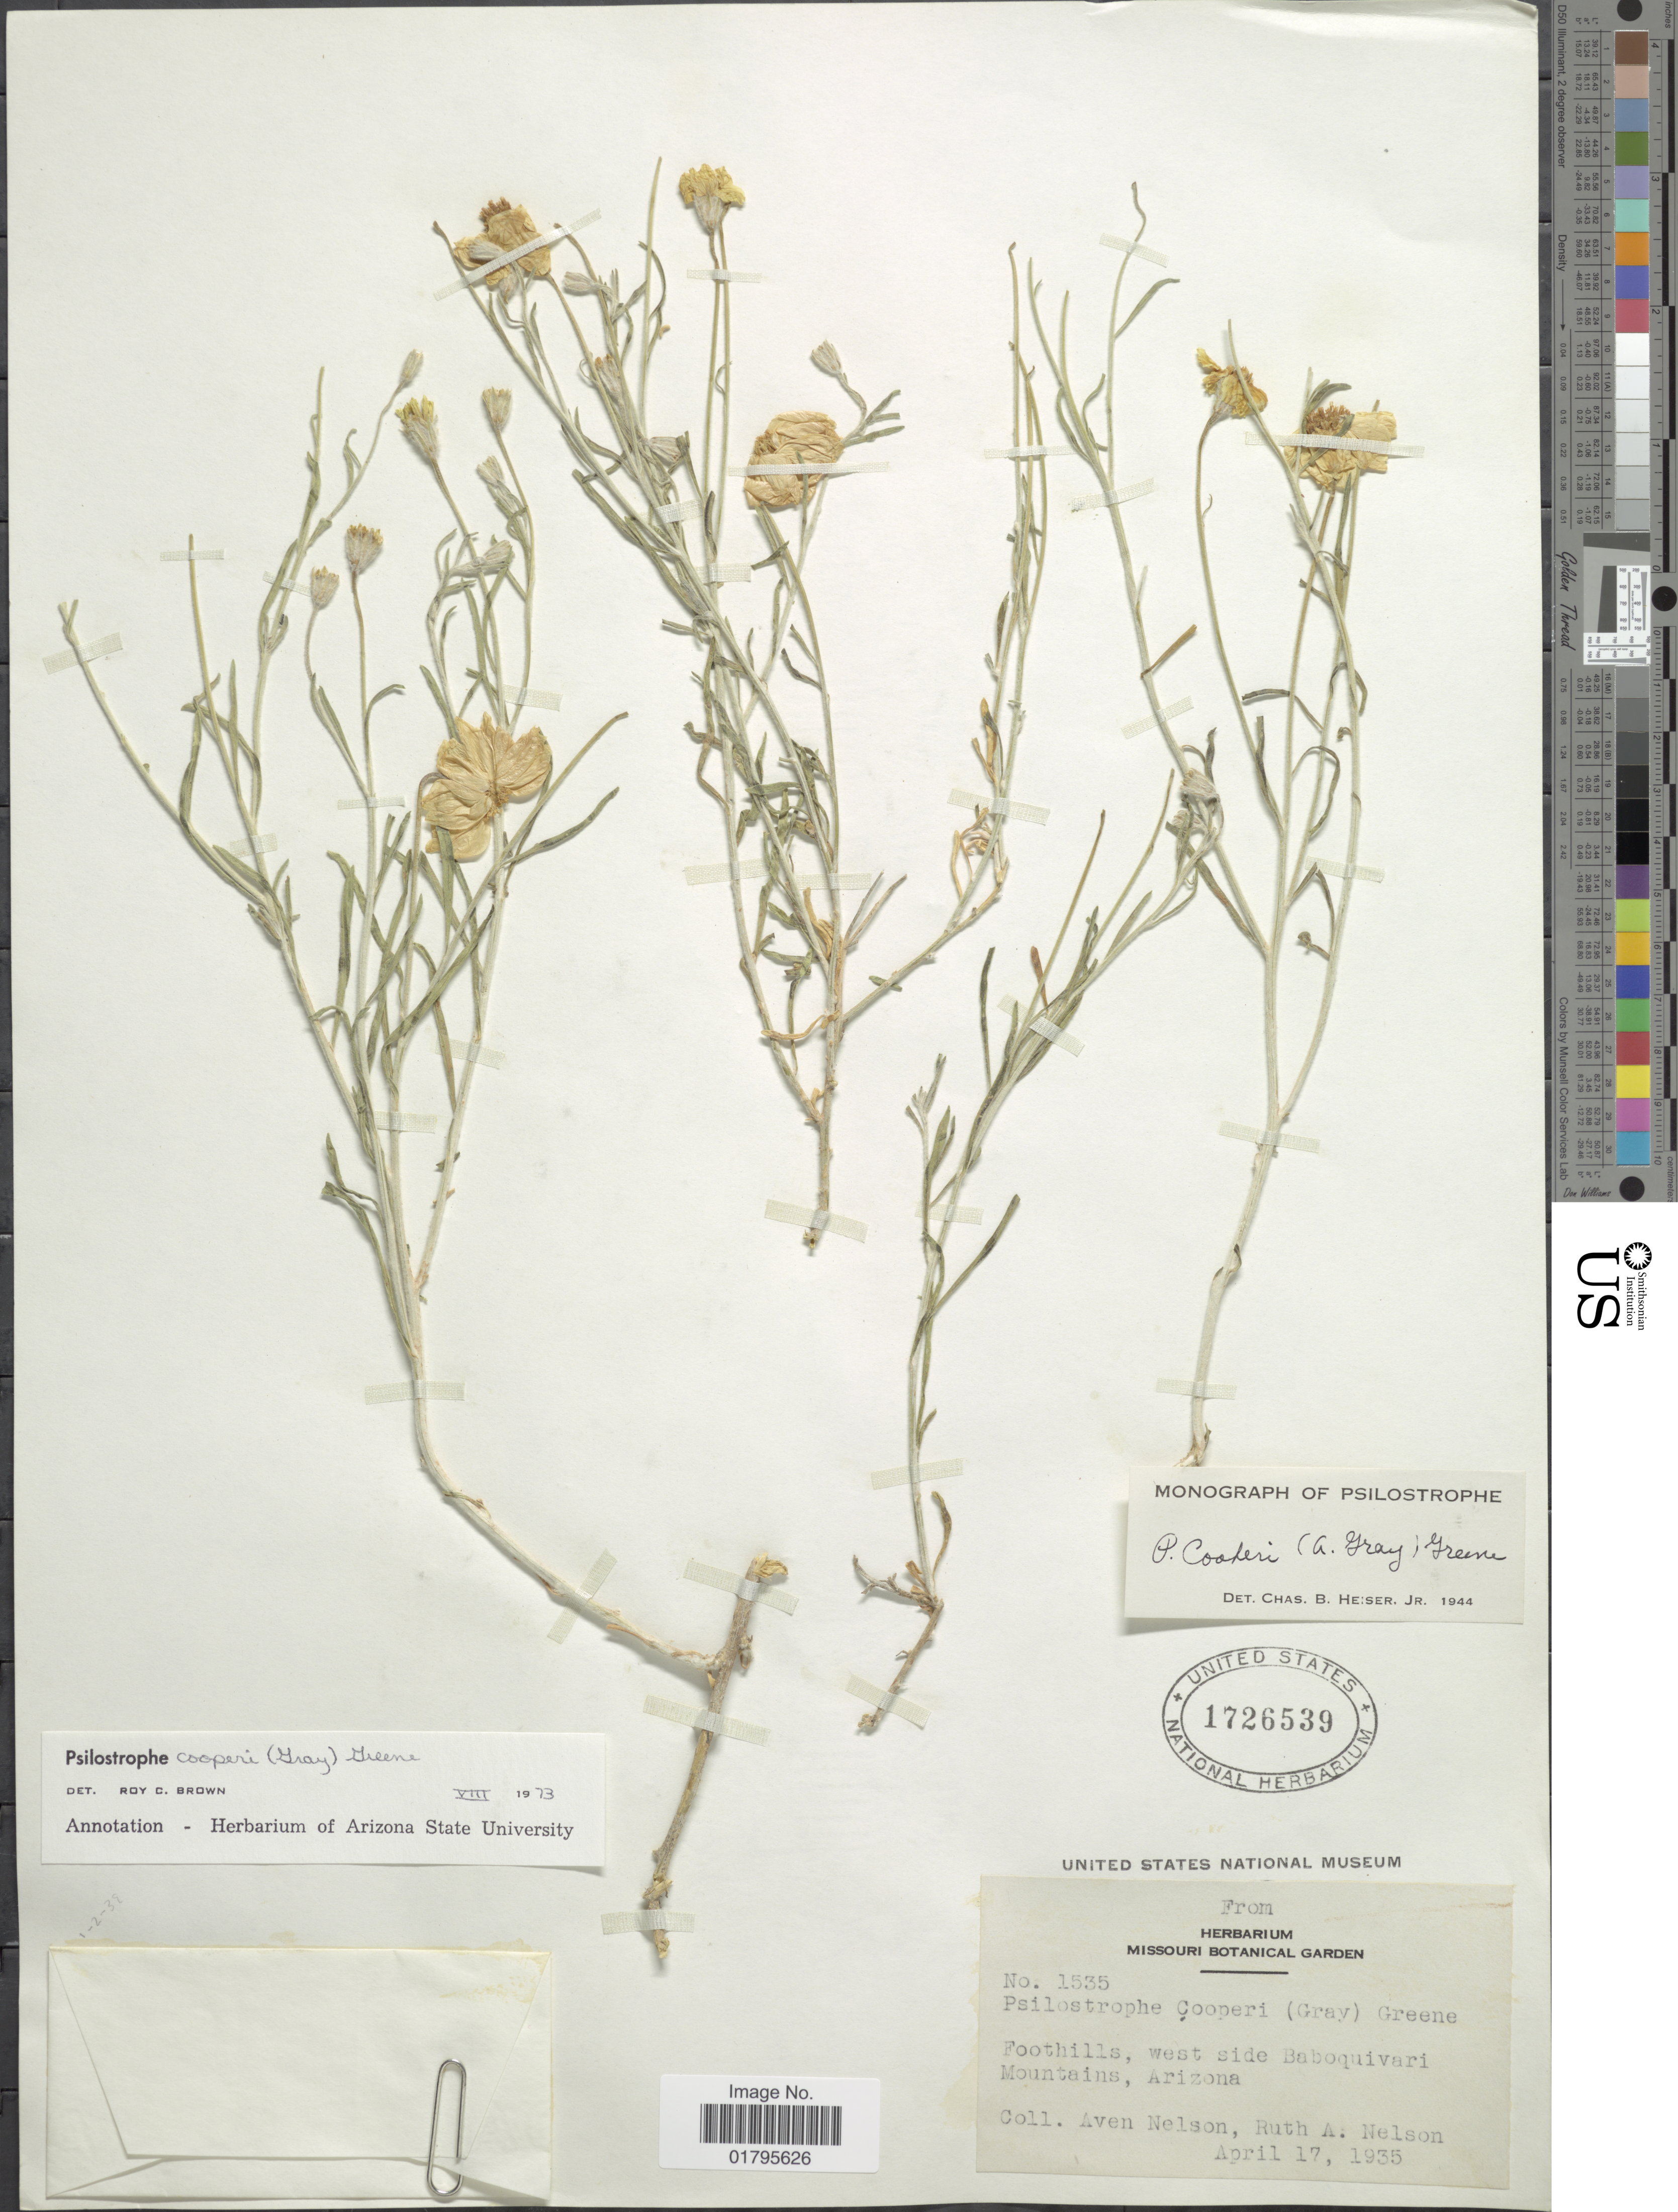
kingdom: Plantae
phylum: Tracheophyta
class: Magnoliopsida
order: Asterales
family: Asteraceae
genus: Psilostrophe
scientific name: Psilostrophe cooperi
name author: (A. Gray) Greene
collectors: A. Nelson & R. A. Nelson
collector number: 1535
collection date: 1935-04-17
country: United States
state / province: Arizona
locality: Foothills, west side Baboquivari Mountains, Arizona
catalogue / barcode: US 1726539